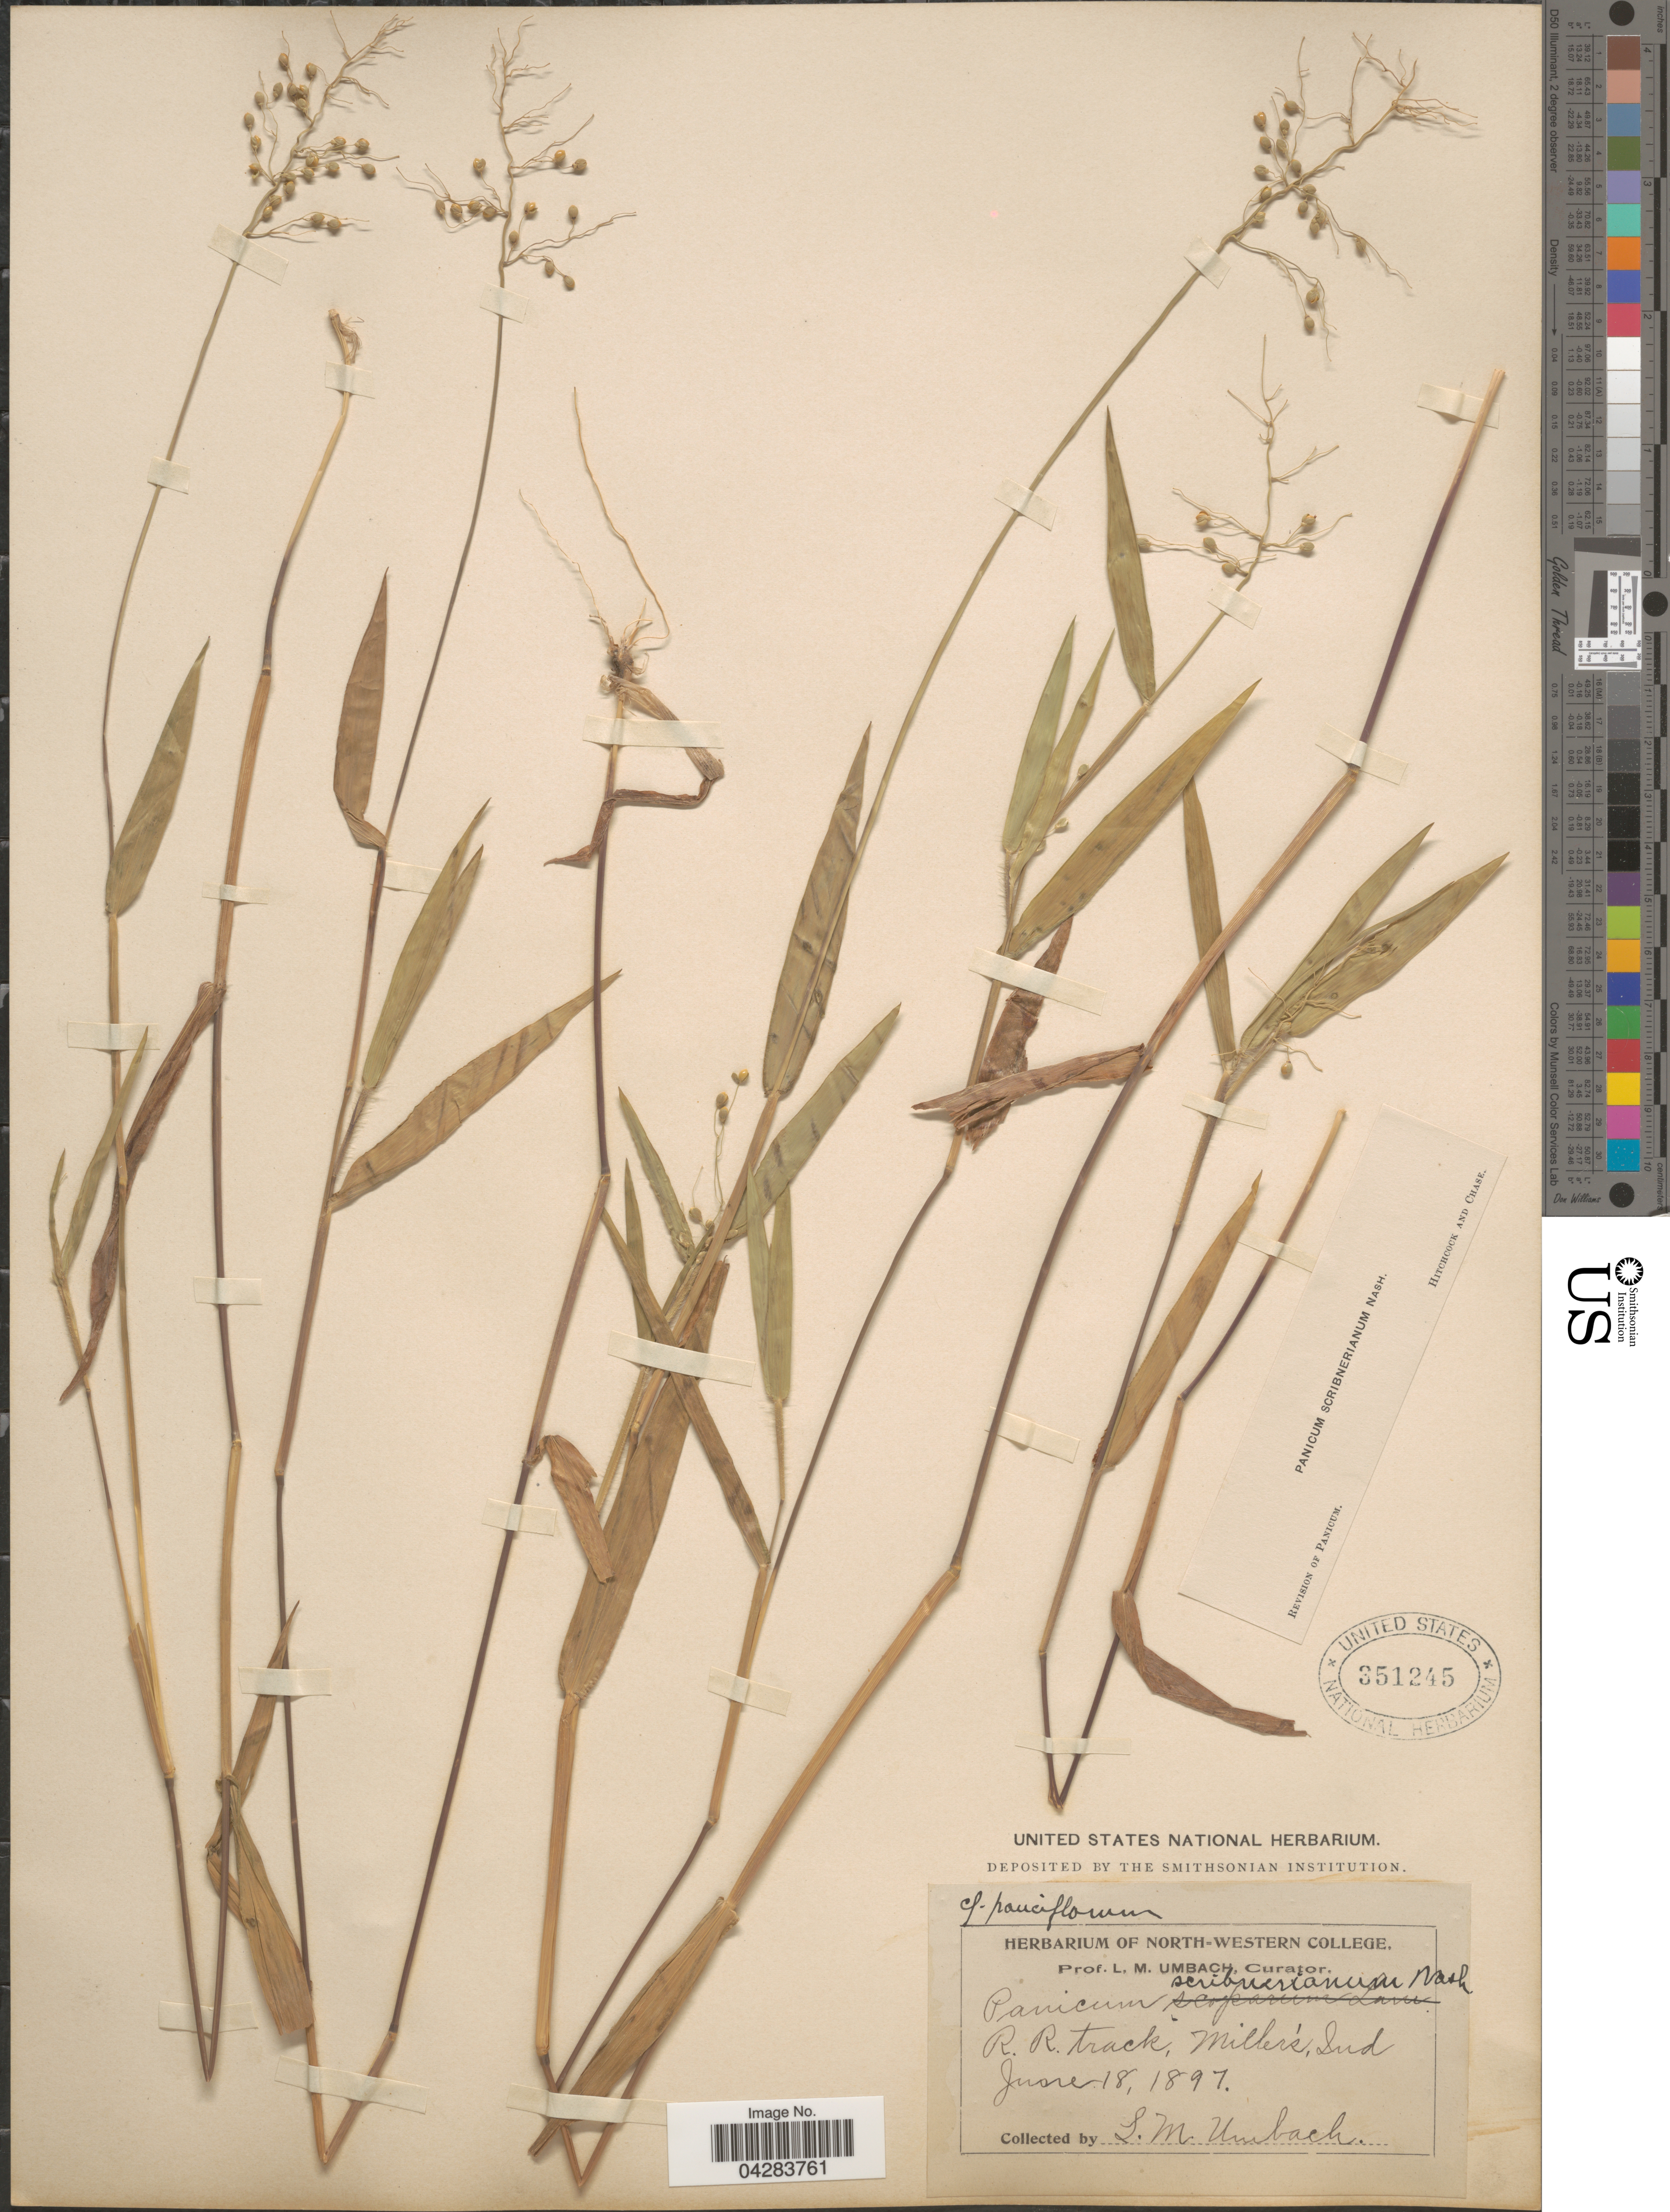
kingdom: Plantae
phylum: Tracheophyta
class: Liliopsida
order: Poales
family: Poaceae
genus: Dichanthelium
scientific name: Dichanthelium oligosanthes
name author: (Schult.) Gould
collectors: L. M. Umbach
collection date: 1897-06-18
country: United States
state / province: Indiana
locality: R. R. track, Miller's.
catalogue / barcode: US 351245